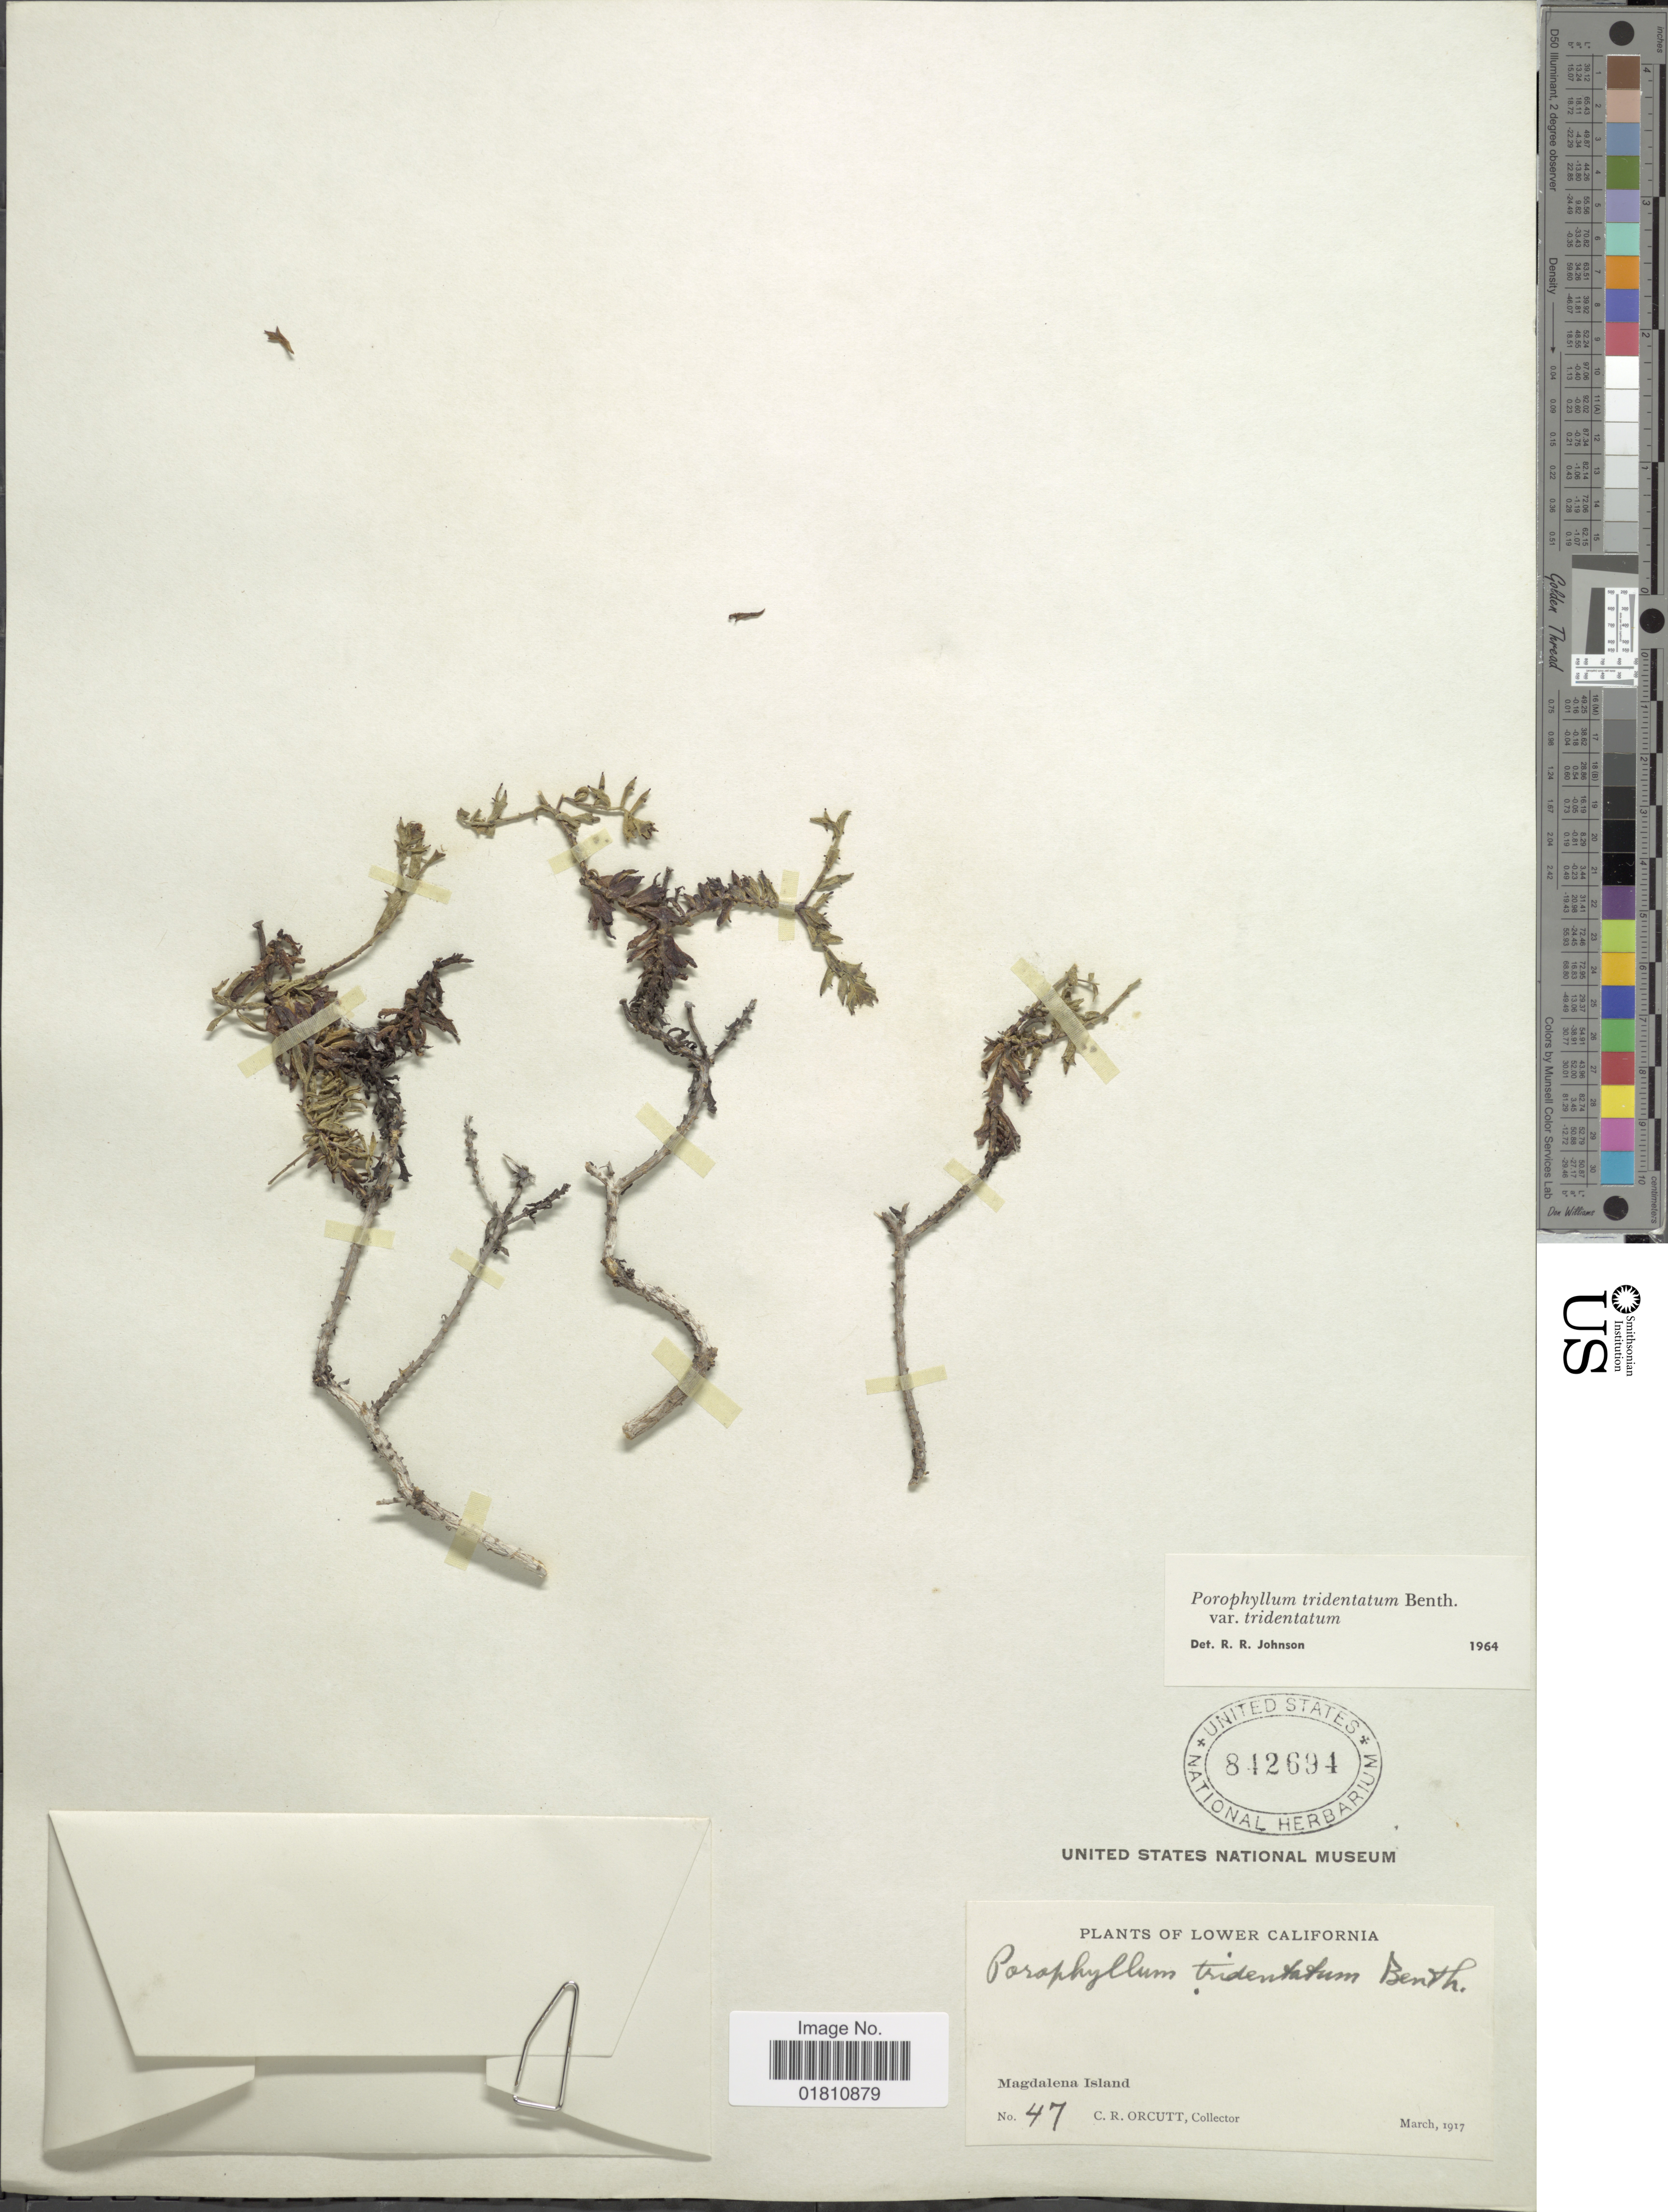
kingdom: Plantae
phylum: Tracheophyta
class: Magnoliopsida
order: Asterales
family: Asteraceae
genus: Bajacalia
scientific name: Bajacalia tridentata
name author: (Benth.) Loockerman et al.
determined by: Anzuinelli, M.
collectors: C. R. Orcutt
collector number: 47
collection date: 1917-03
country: Mexico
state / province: Baja California Sur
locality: Lower California, Magdalena Island.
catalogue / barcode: US 842694